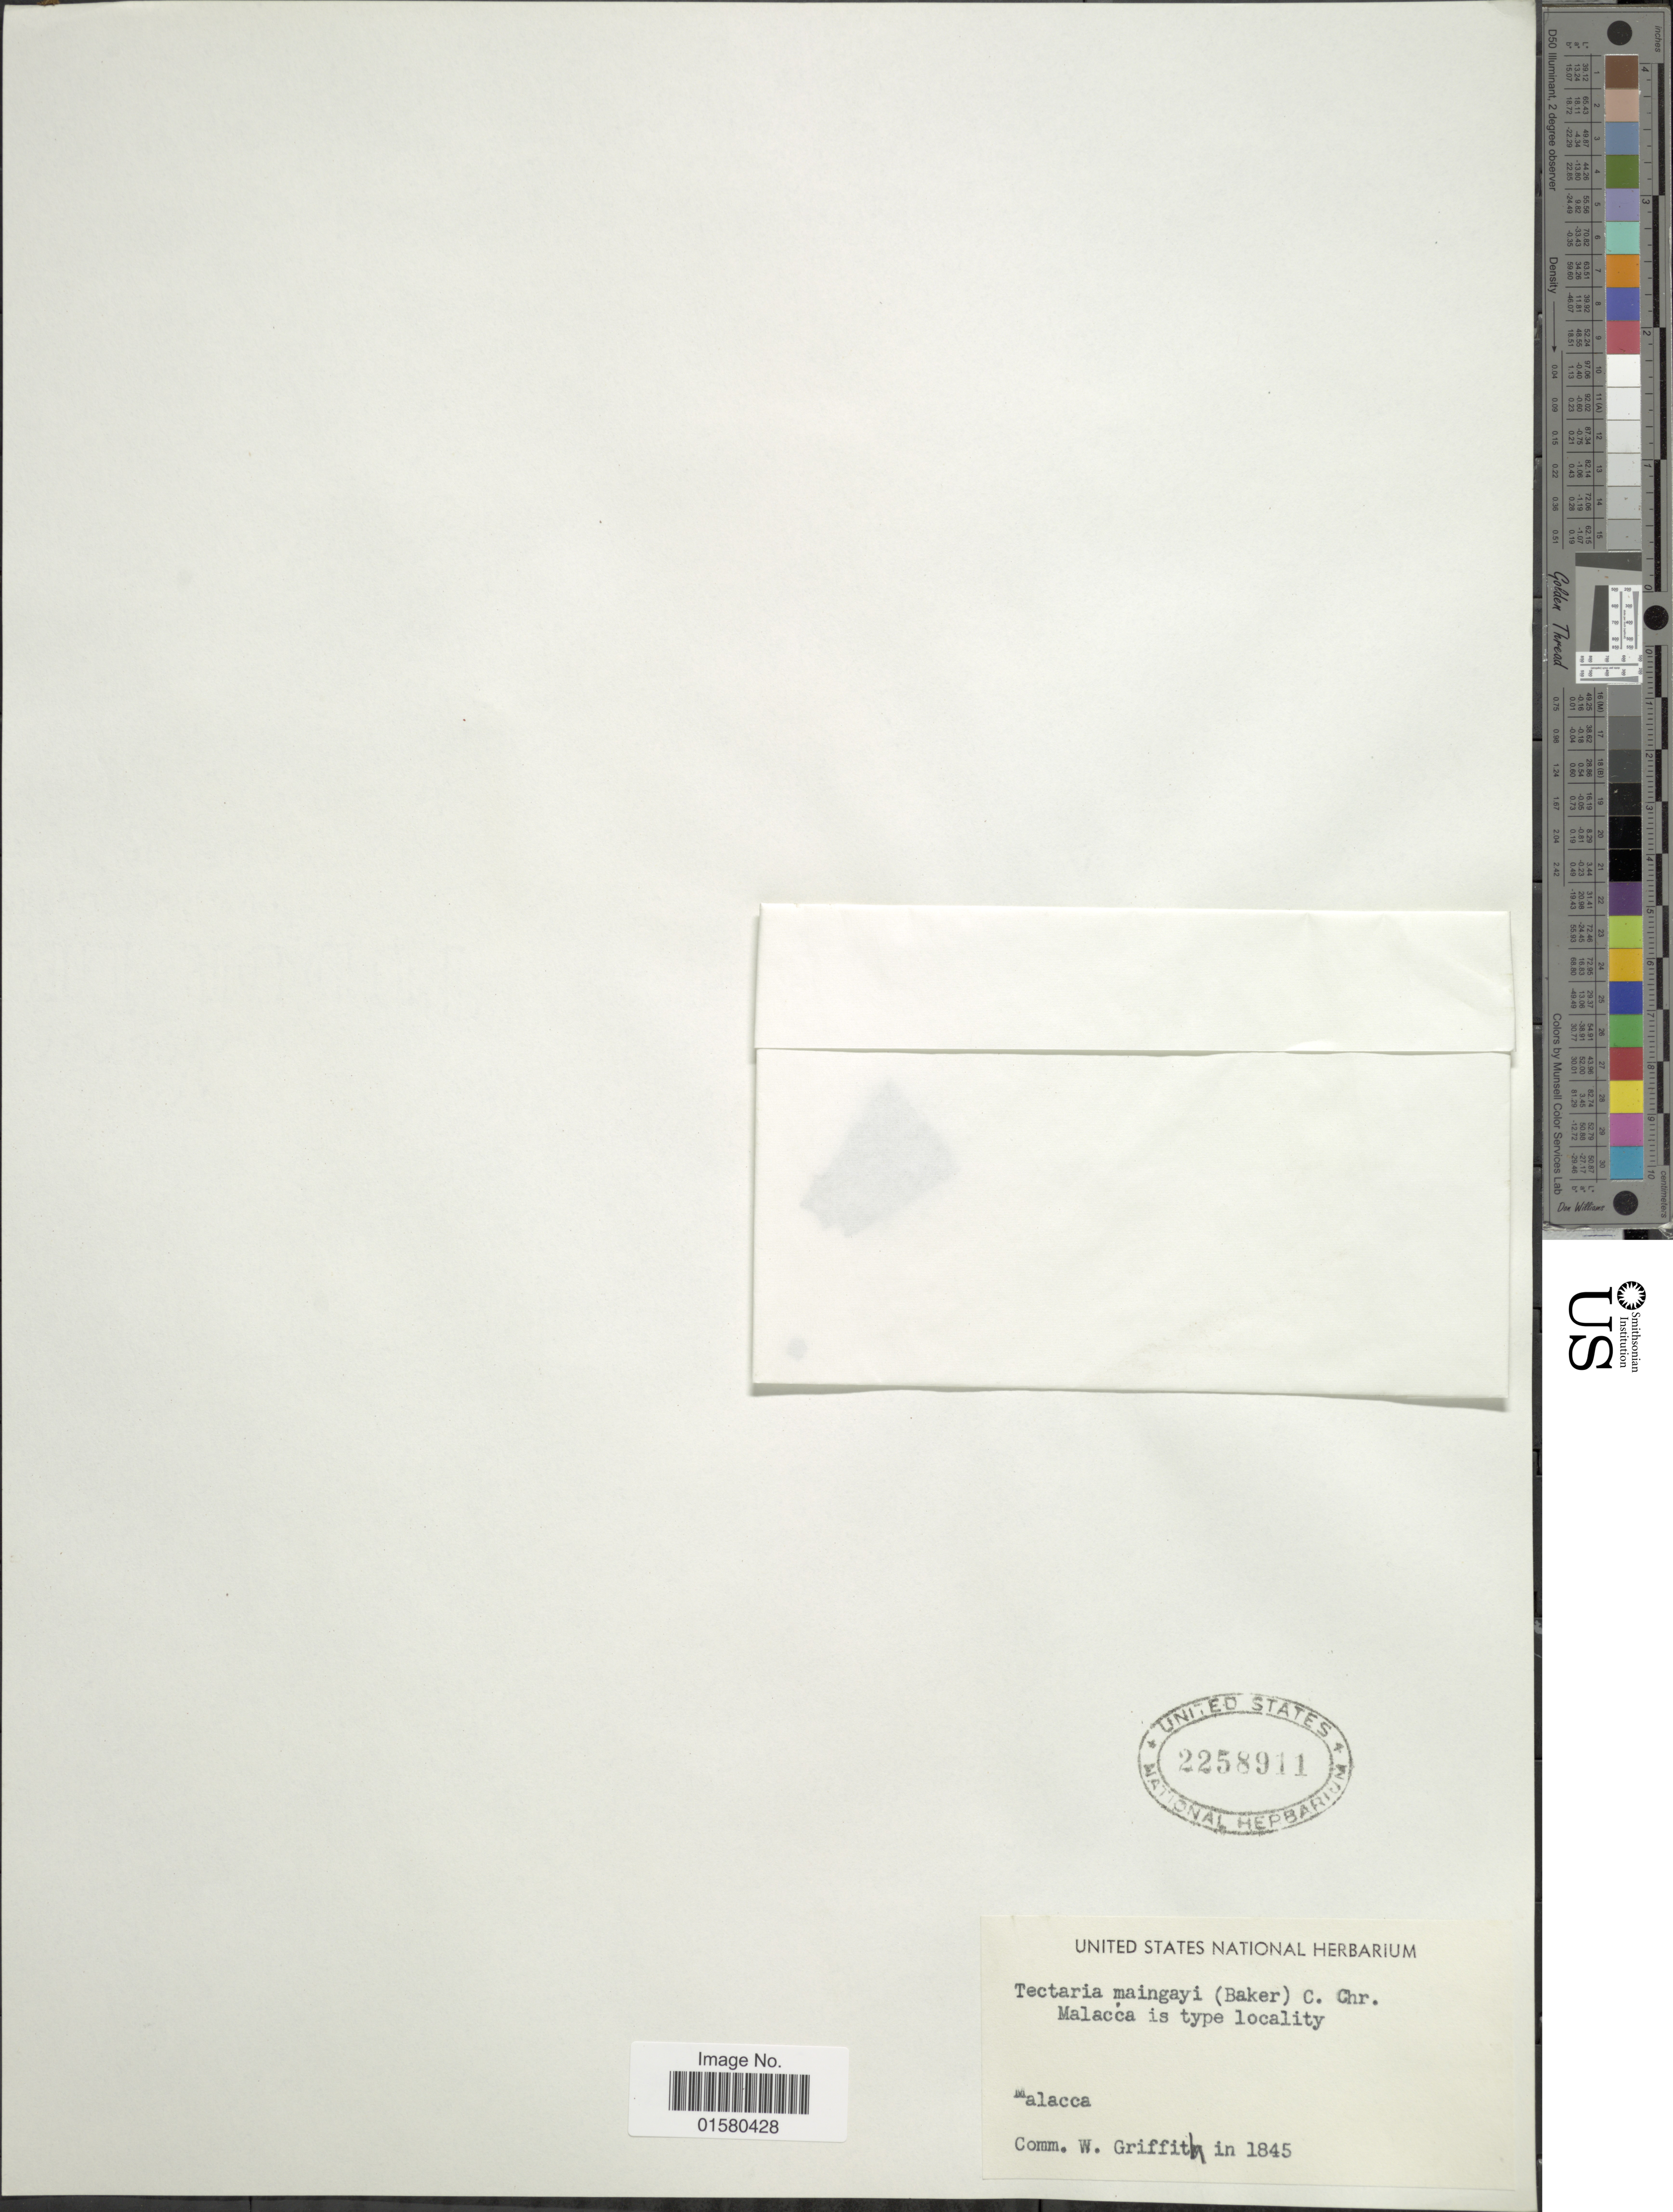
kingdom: Plantae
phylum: Tracheophyta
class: Polypodiopsida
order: Polypodiales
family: Tectariaceae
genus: Tectaria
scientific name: Tectaria semipinnata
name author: (Roxb.) C.V. Morton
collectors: U.S. National Herbarium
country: Malaysia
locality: Malacca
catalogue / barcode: US 2258911